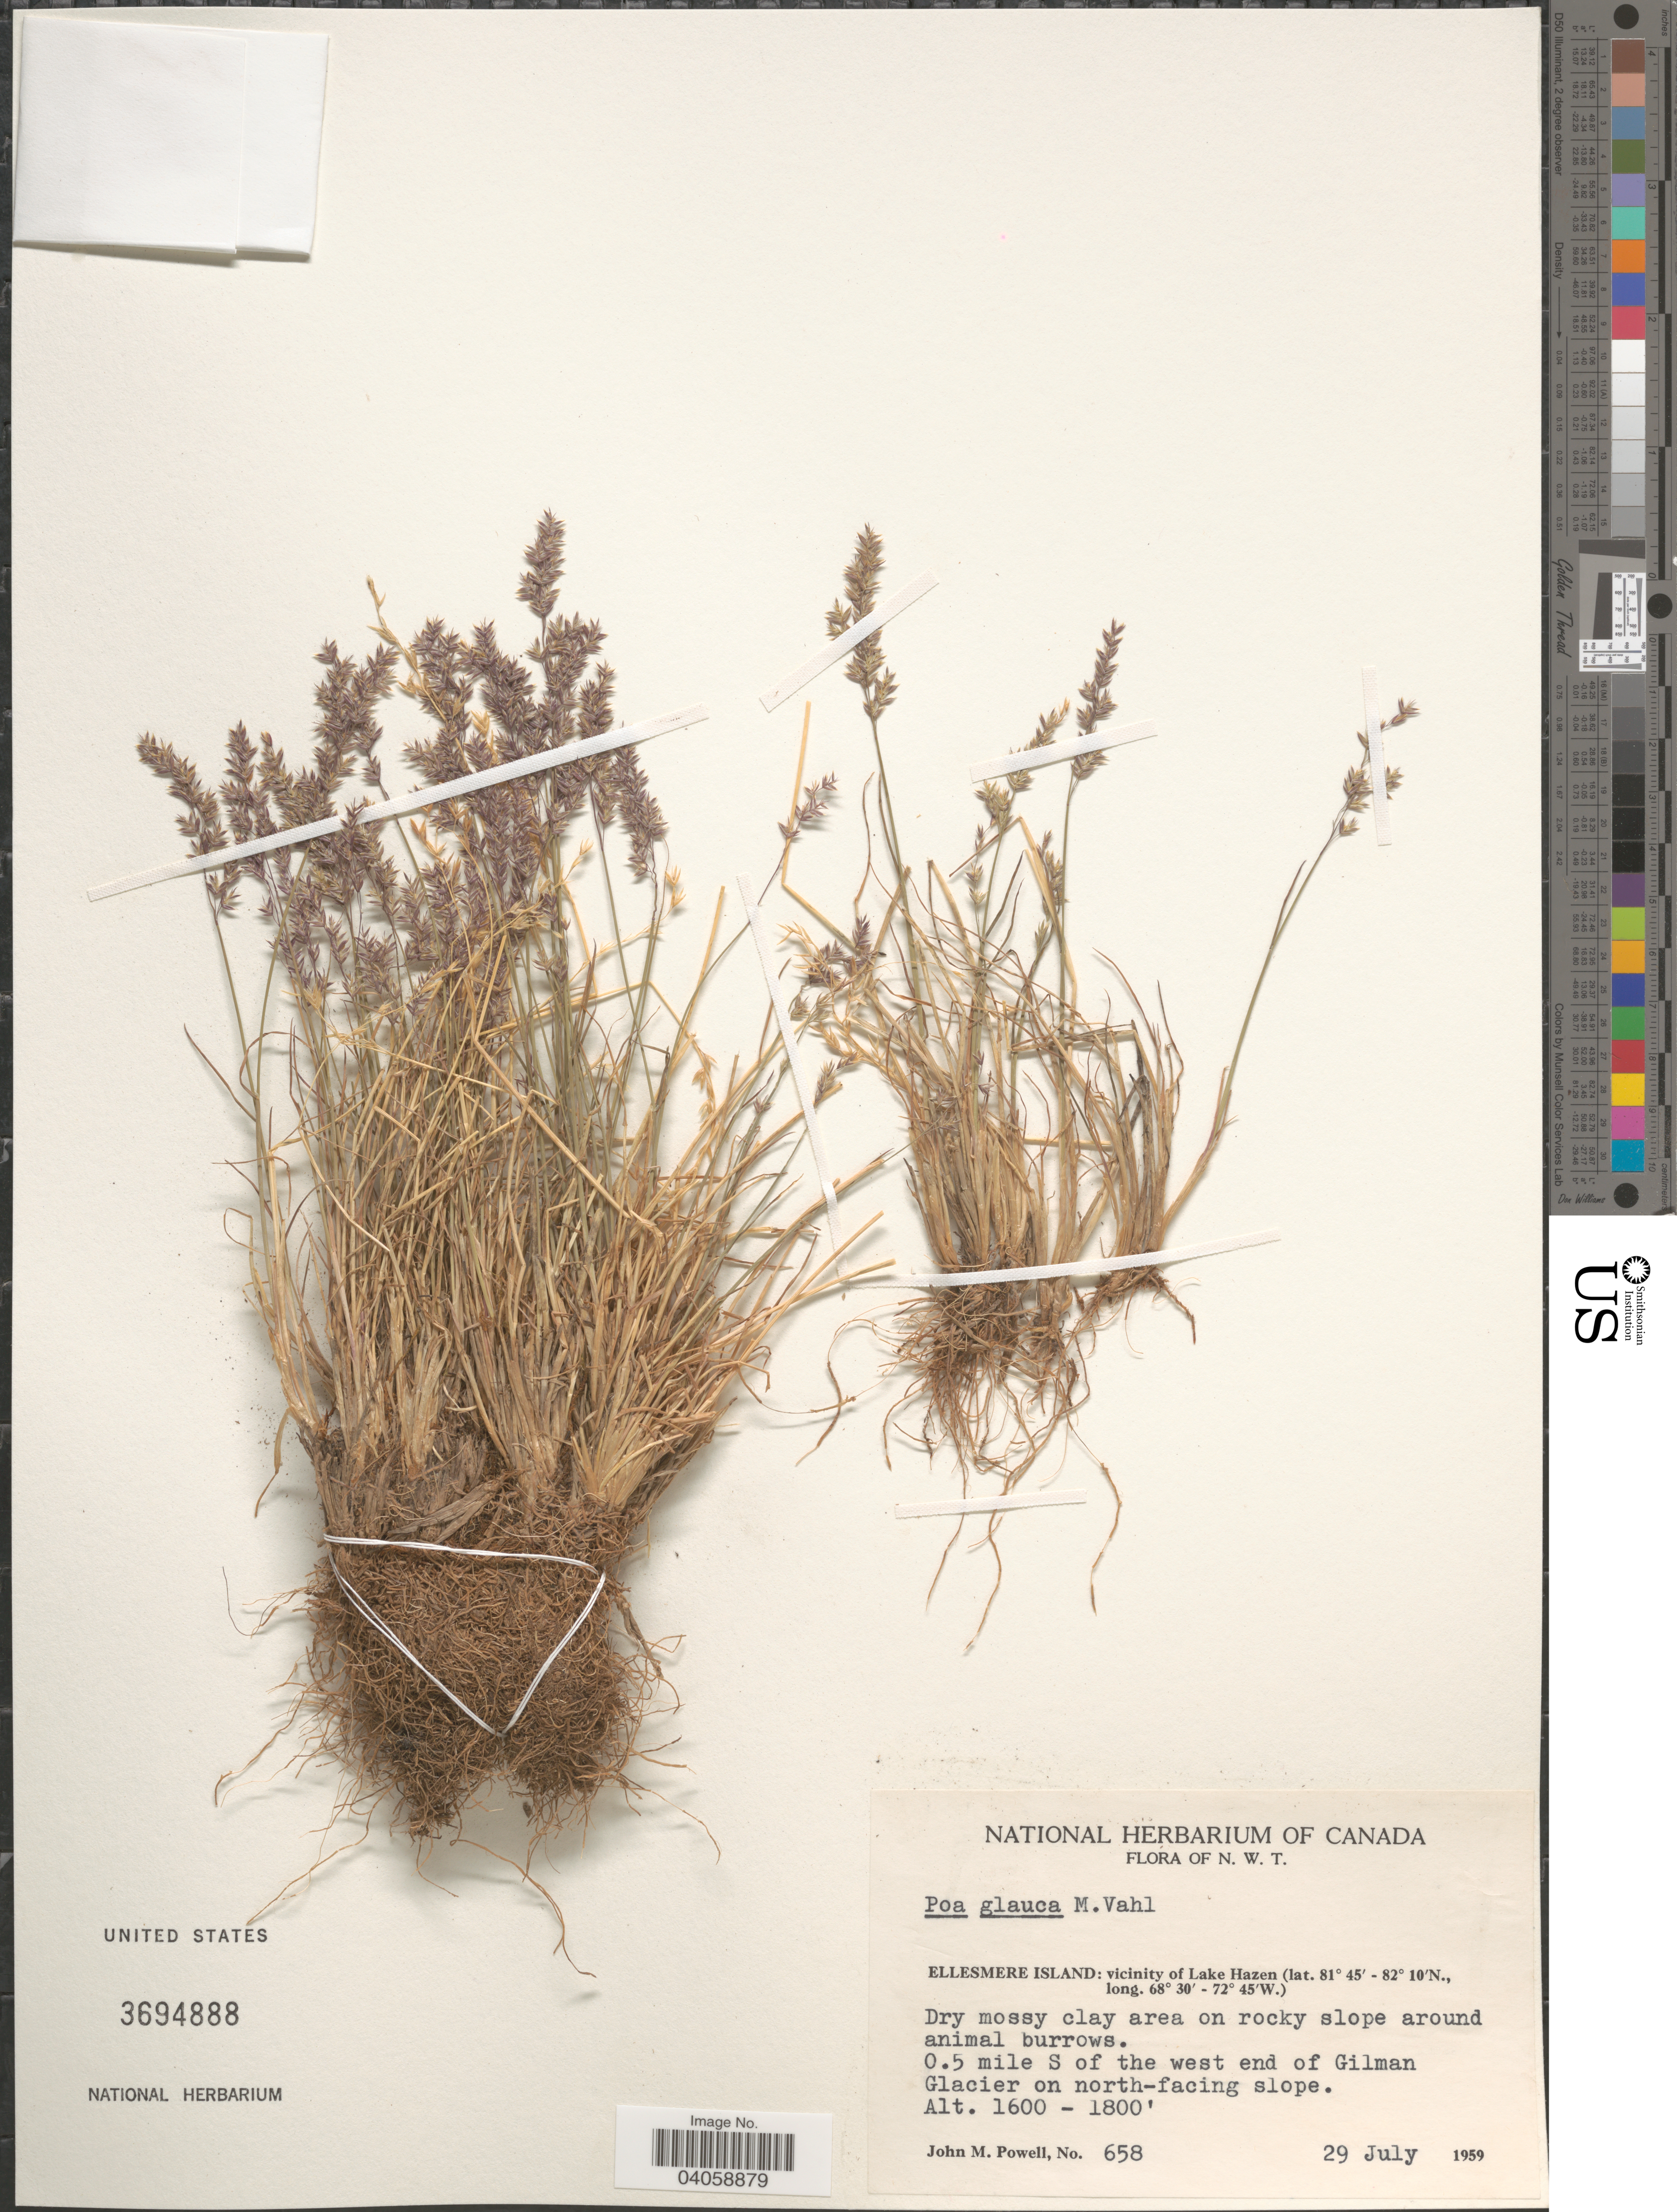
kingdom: Plantae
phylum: Tracheophyta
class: Liliopsida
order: Poales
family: Poaceae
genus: Poa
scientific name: Poa glauca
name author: Vahl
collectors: J. Powell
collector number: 658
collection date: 1959-07-29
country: Canada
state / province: Northwest Territories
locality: N. W. T. Ellesmere Island: vicinity of Lake Hazen. 0.5 miles S of the west end of Gilman Glacier on north-facing slope.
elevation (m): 488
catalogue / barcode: US 3694888